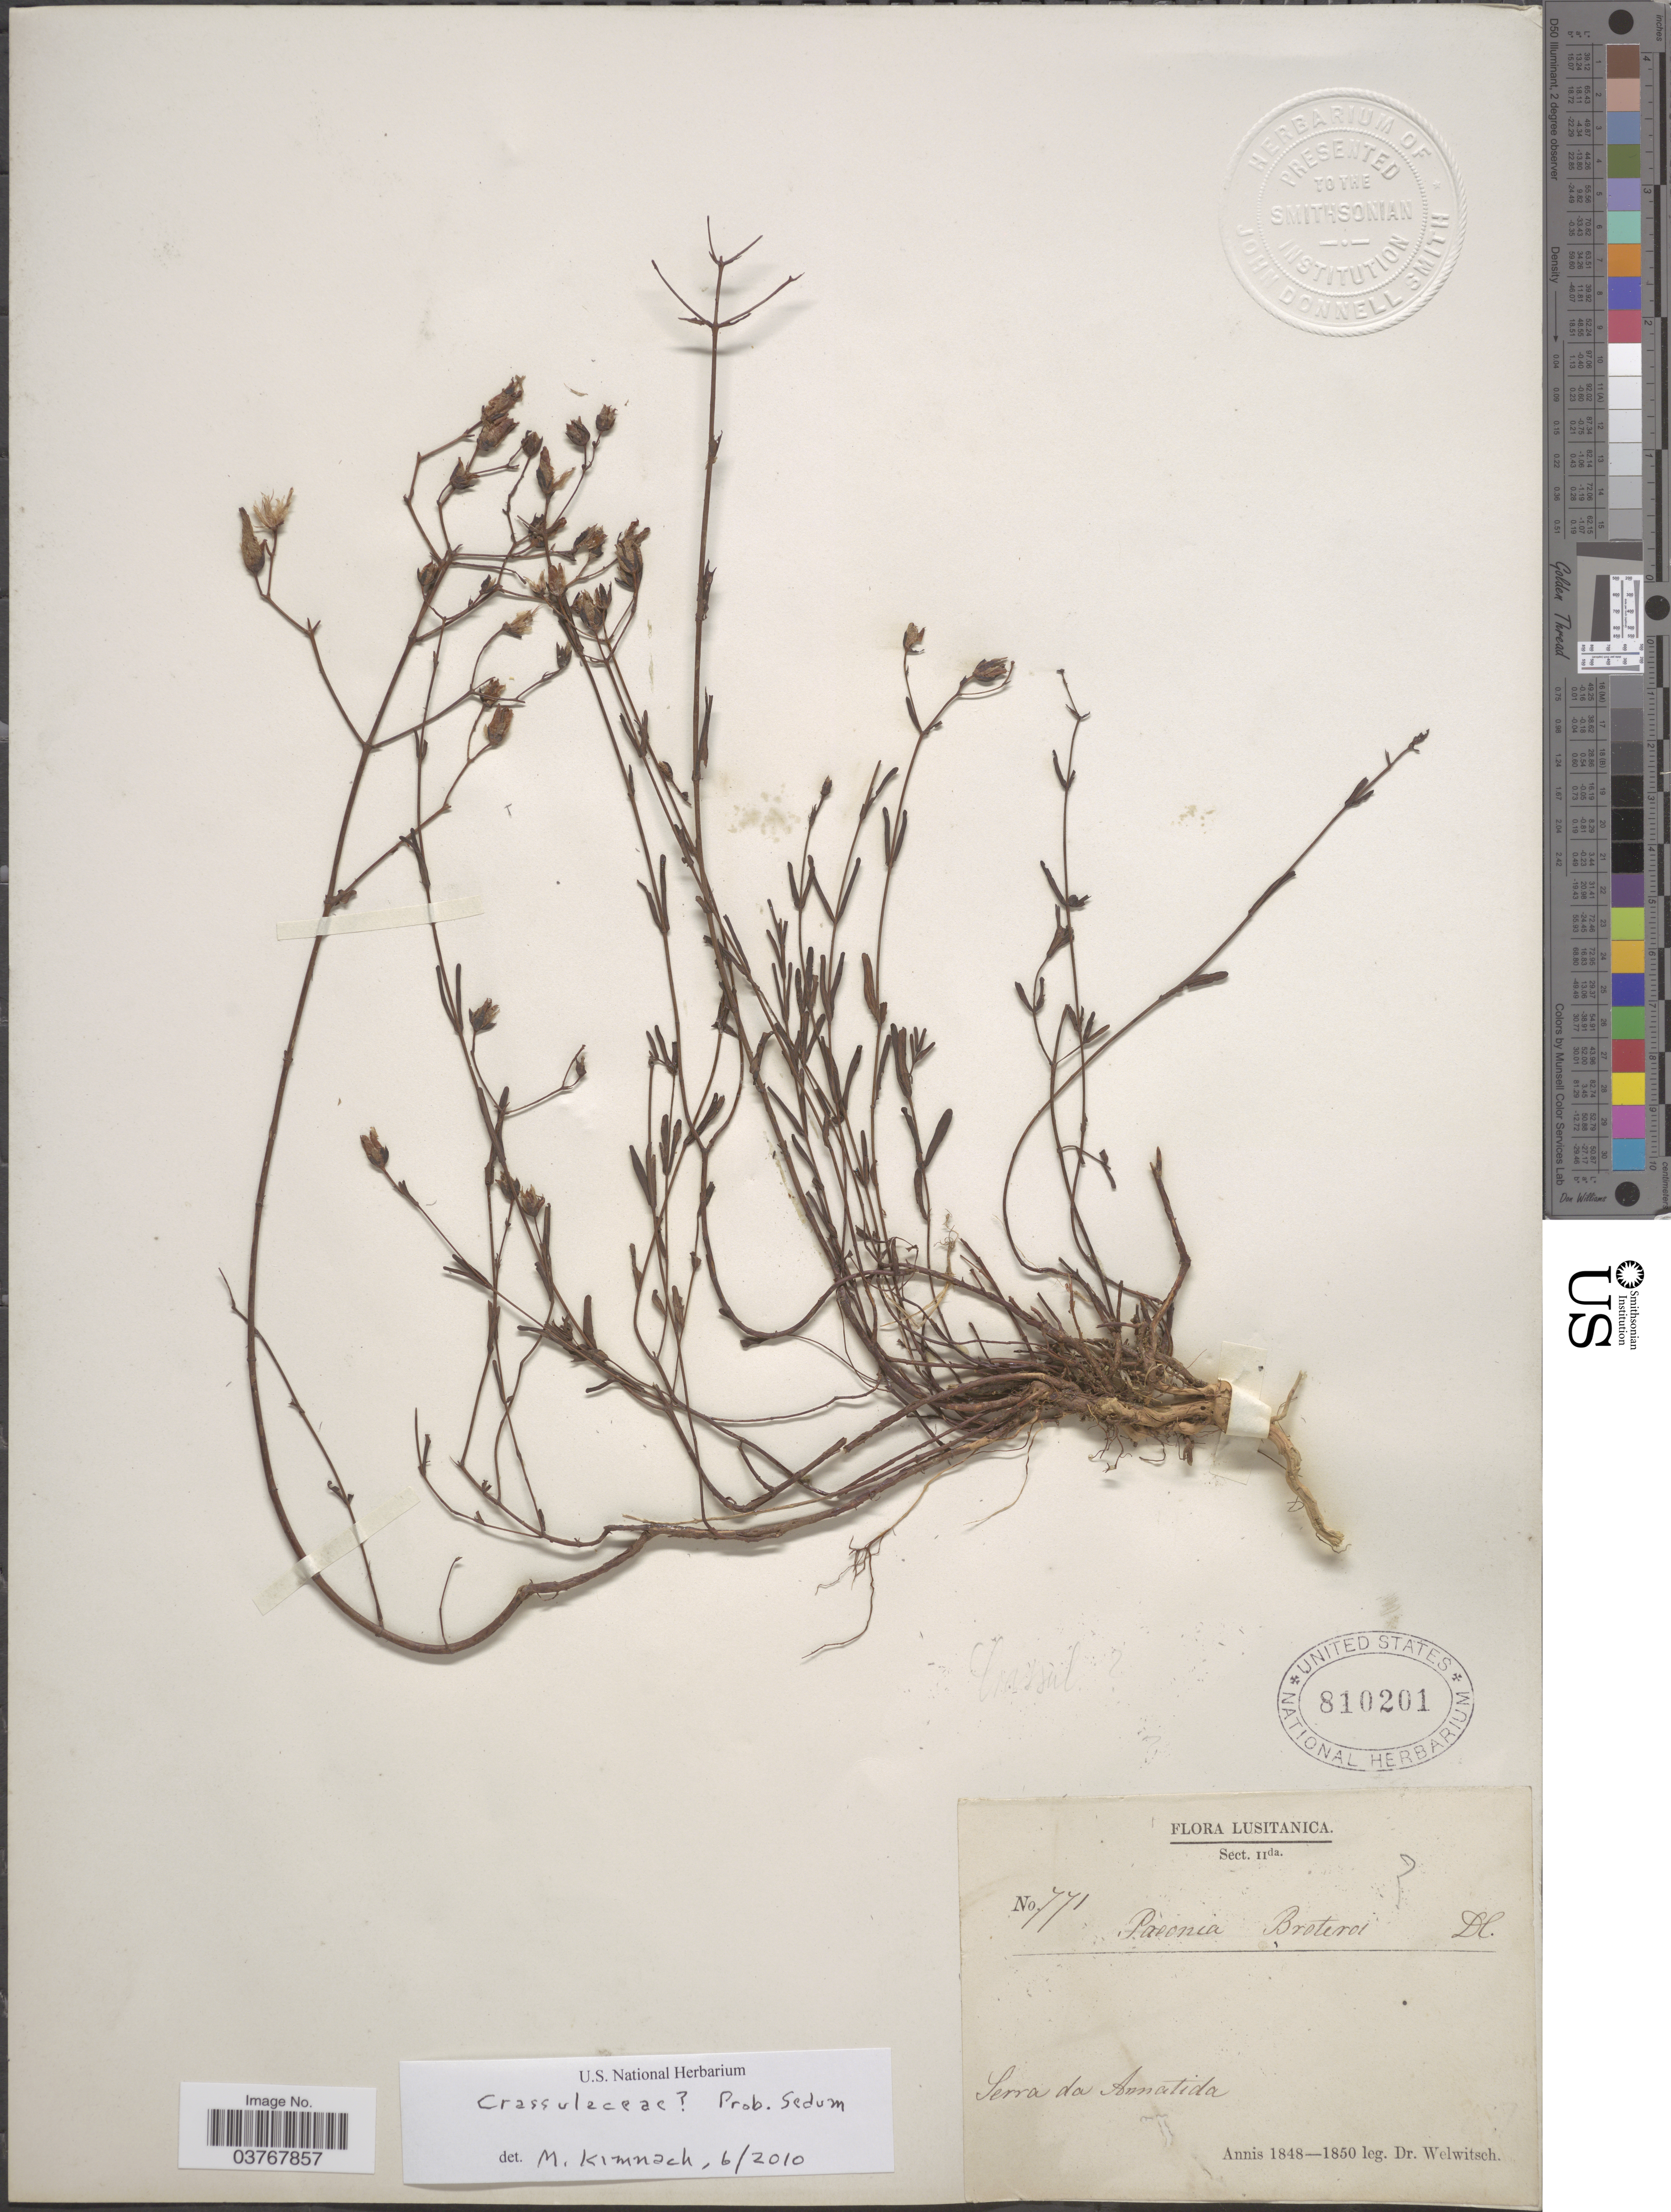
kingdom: Plantae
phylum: Tracheophyta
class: Magnoliopsida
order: Saxifragales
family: Crassulaceae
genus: Sedum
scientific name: Sedum sp.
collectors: -. Welwitsch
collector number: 771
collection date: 1848/1850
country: Portugal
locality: Lusitanica. Serra da Annatida [interpreted].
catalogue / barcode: US 810201